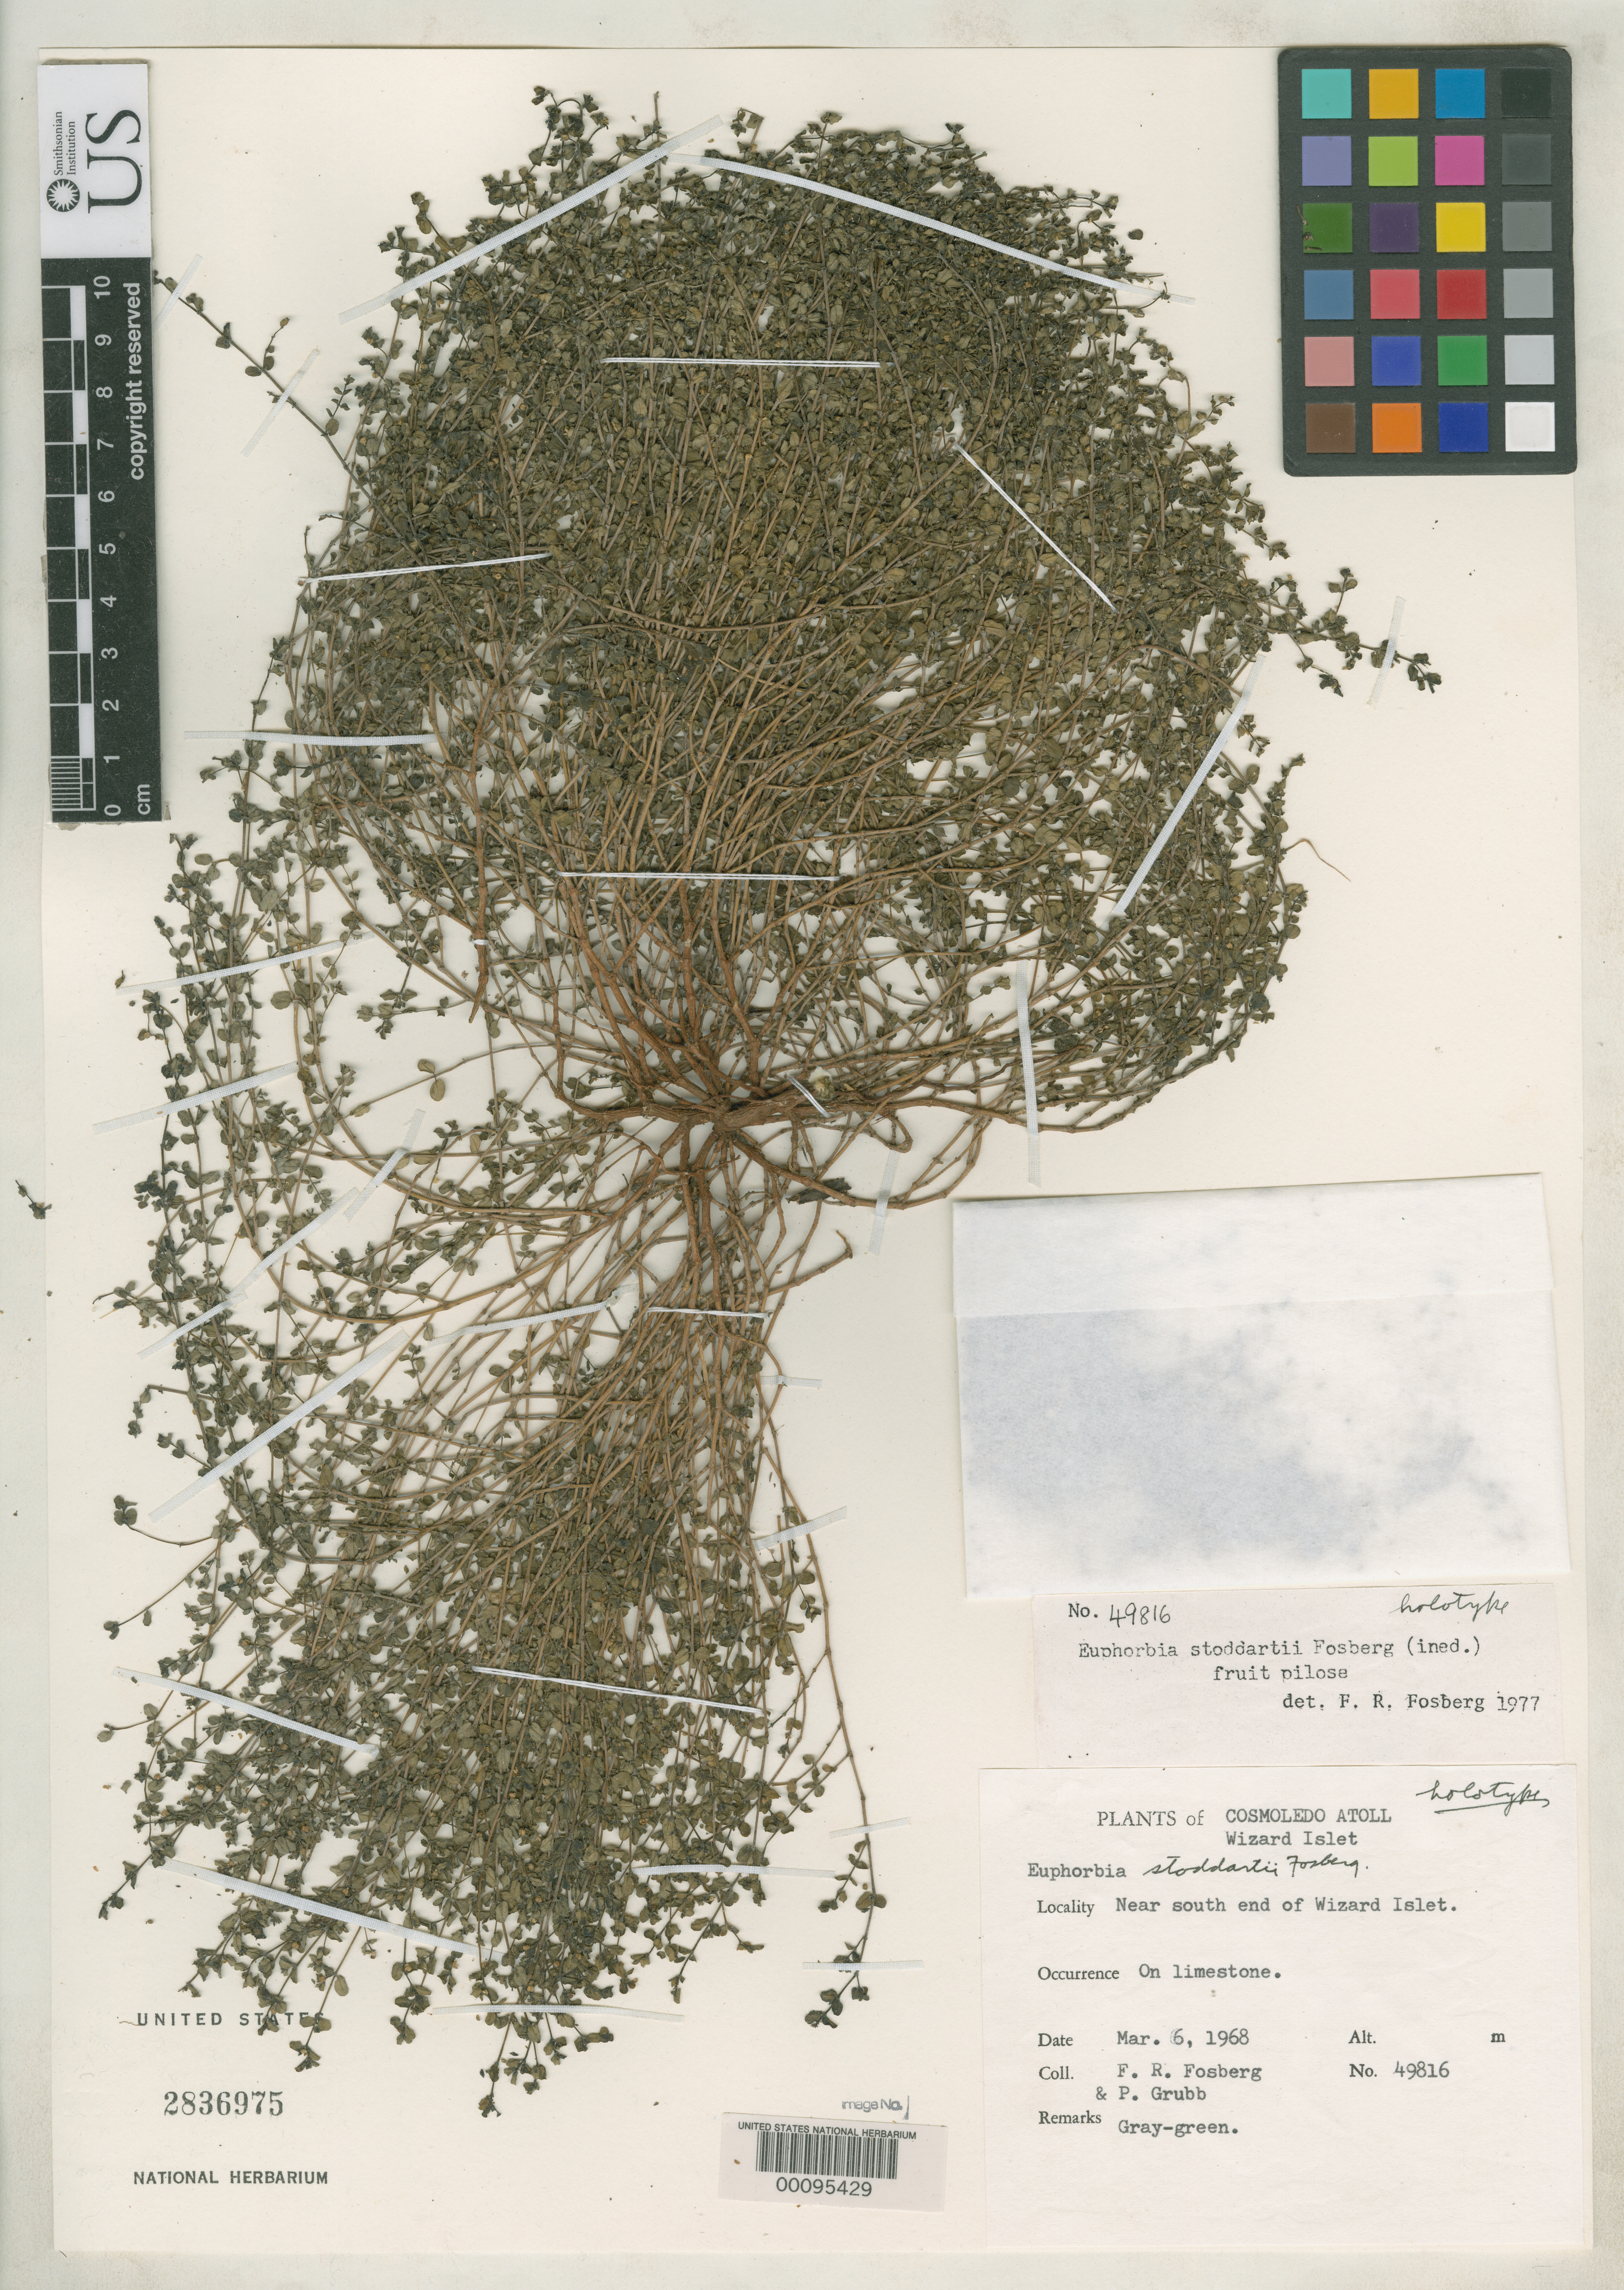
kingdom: Plantae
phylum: Tracheophyta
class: Magnoliopsida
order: Malpighiales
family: Euphorbiaceae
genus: Euphorbia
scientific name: Euphorbia stoddartii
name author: Fosberg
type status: Holotype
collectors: F. R. Fosberg & P. J. Grubb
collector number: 49816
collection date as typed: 06 Mar 1968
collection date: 1968-03-06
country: Seychelles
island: Cosmoledo Atoll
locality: South end of island, Wizard Islet.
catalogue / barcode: US 2836975